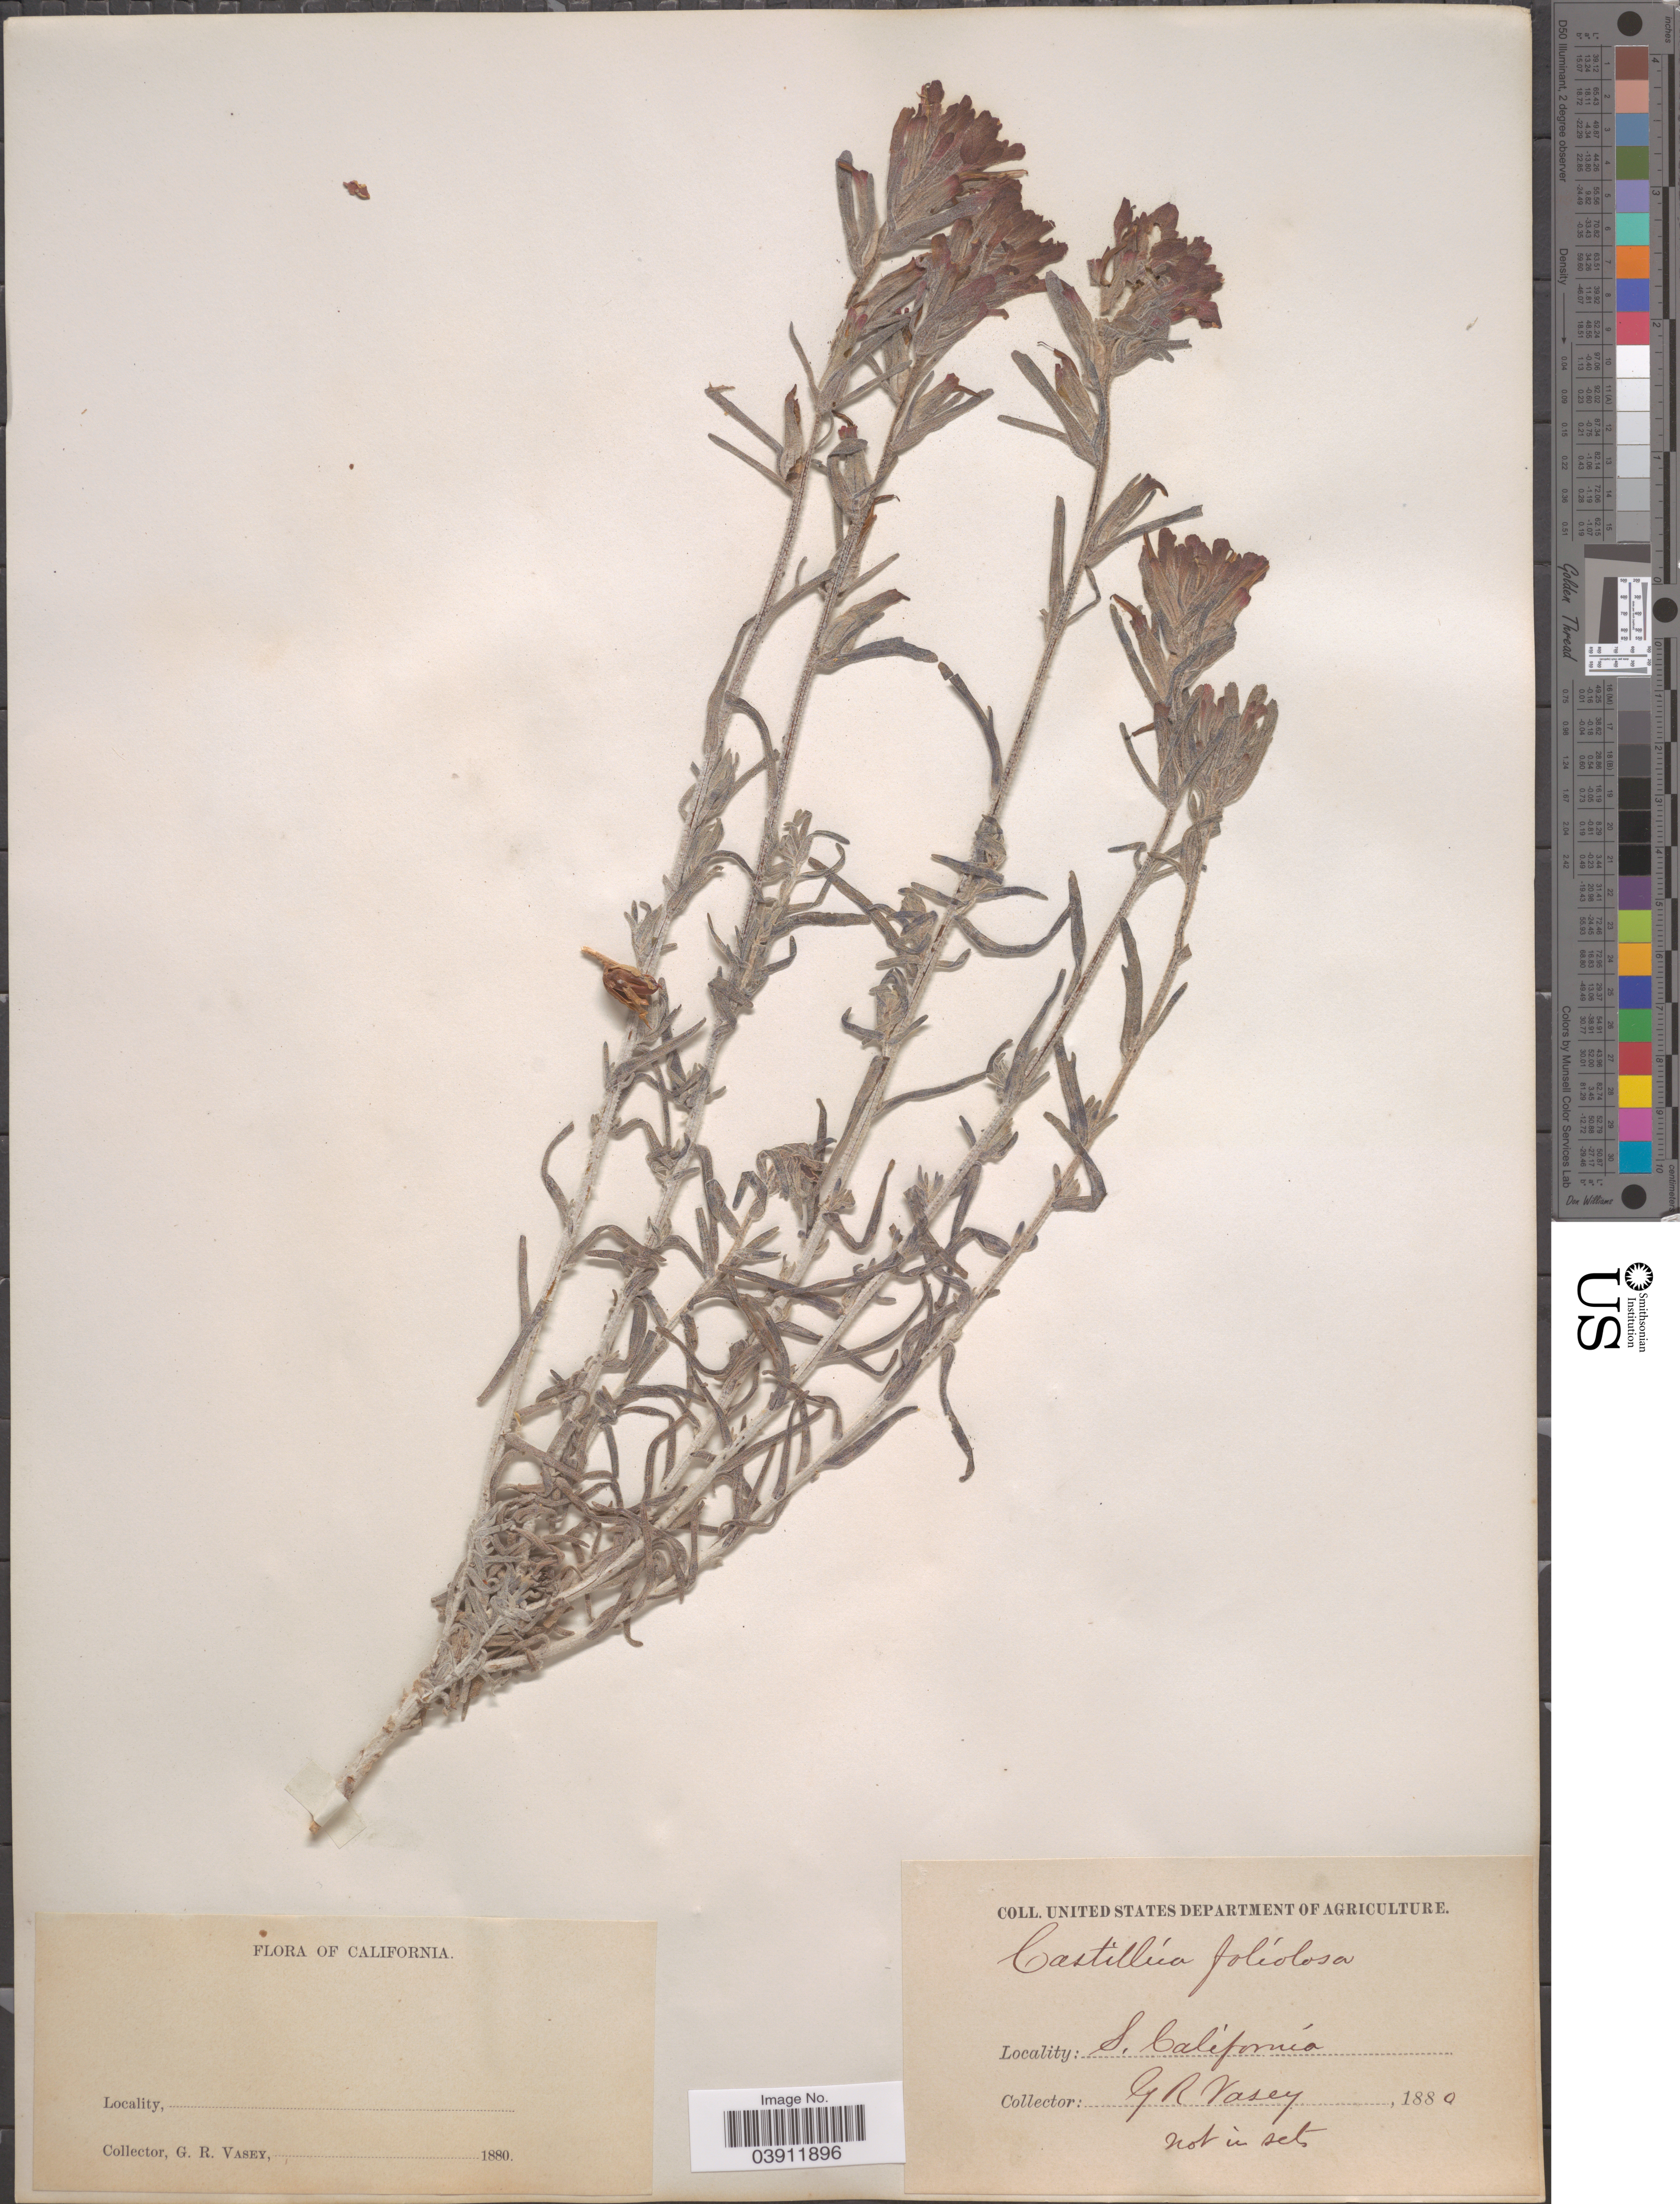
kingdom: Plantae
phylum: Tracheophyta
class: Magnoliopsida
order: Lamiales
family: Orobanchaceae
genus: Castilleja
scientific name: Castilleja foliolosa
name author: Hook. f.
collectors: G. R. Vasey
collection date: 1880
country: United States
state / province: California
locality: S. California.